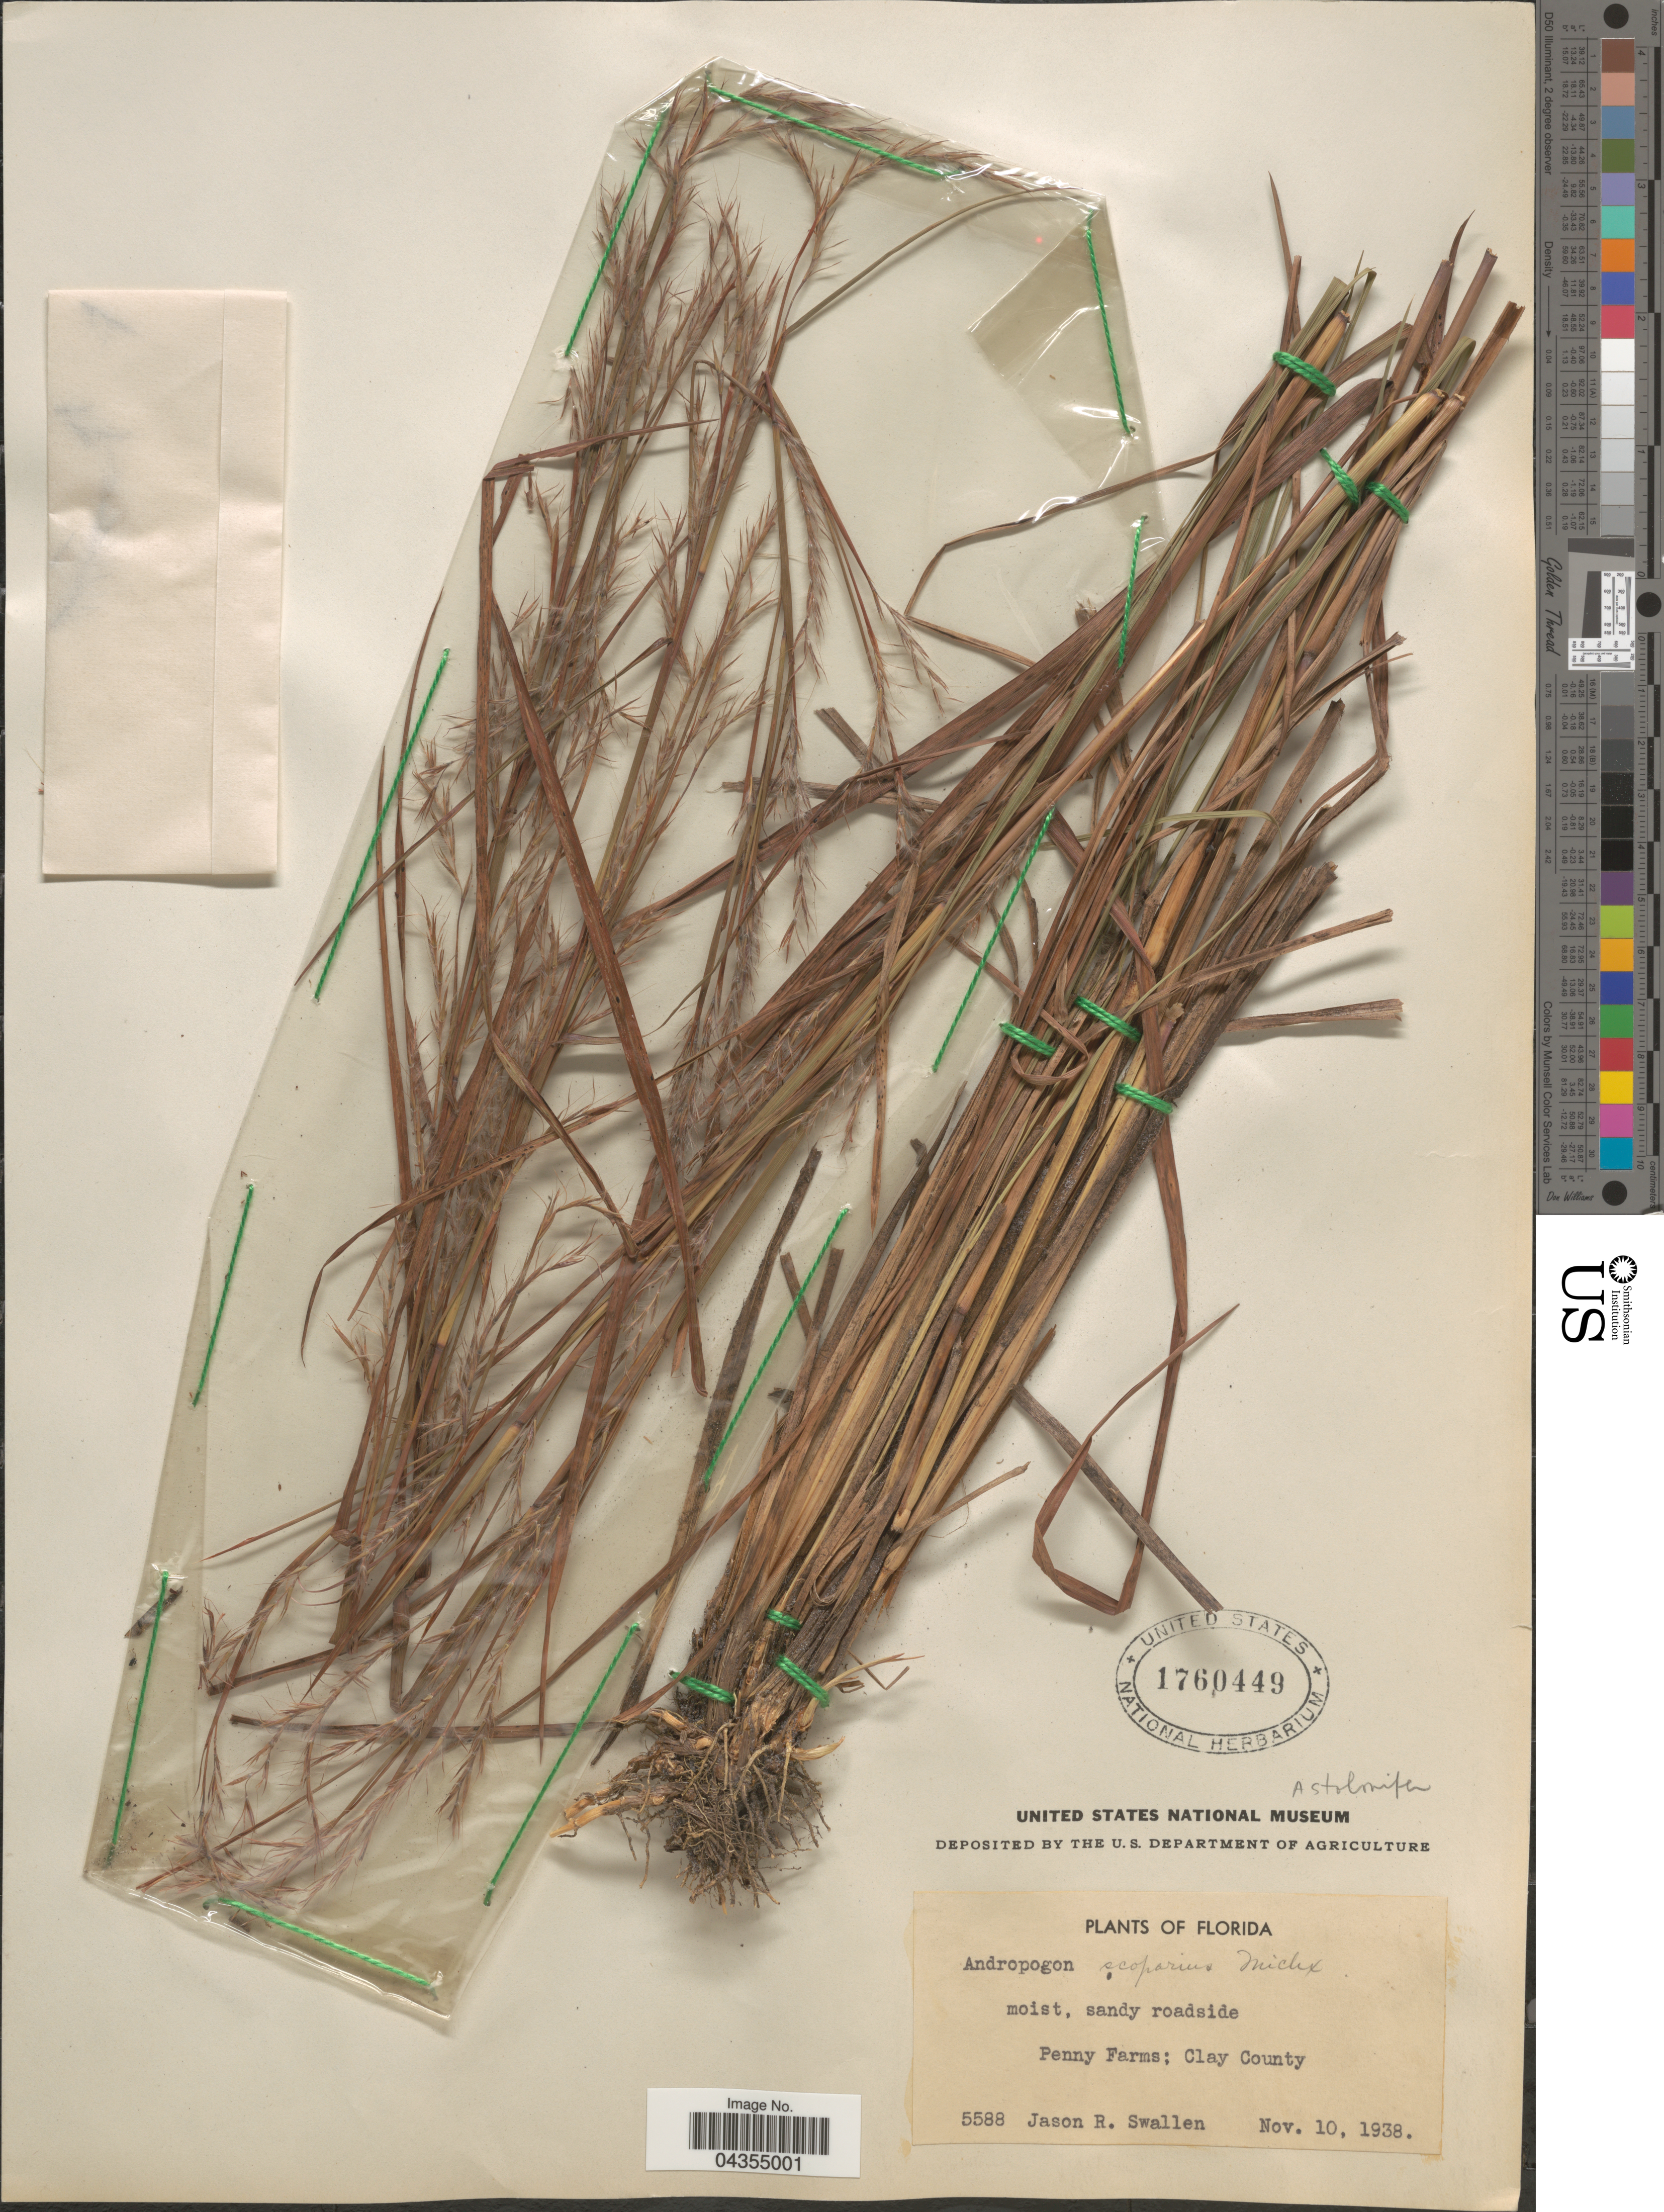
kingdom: Plantae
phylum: Tracheophyta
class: Liliopsida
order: Poales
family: Poaceae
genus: Schizachyrium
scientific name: Schizachyrium sanguineum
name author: (Retz.) Alston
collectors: J. R. Swallen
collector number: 5588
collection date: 1938-11-10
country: United States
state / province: Florida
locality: Penny Farms; Clay County.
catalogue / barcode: US 1760449